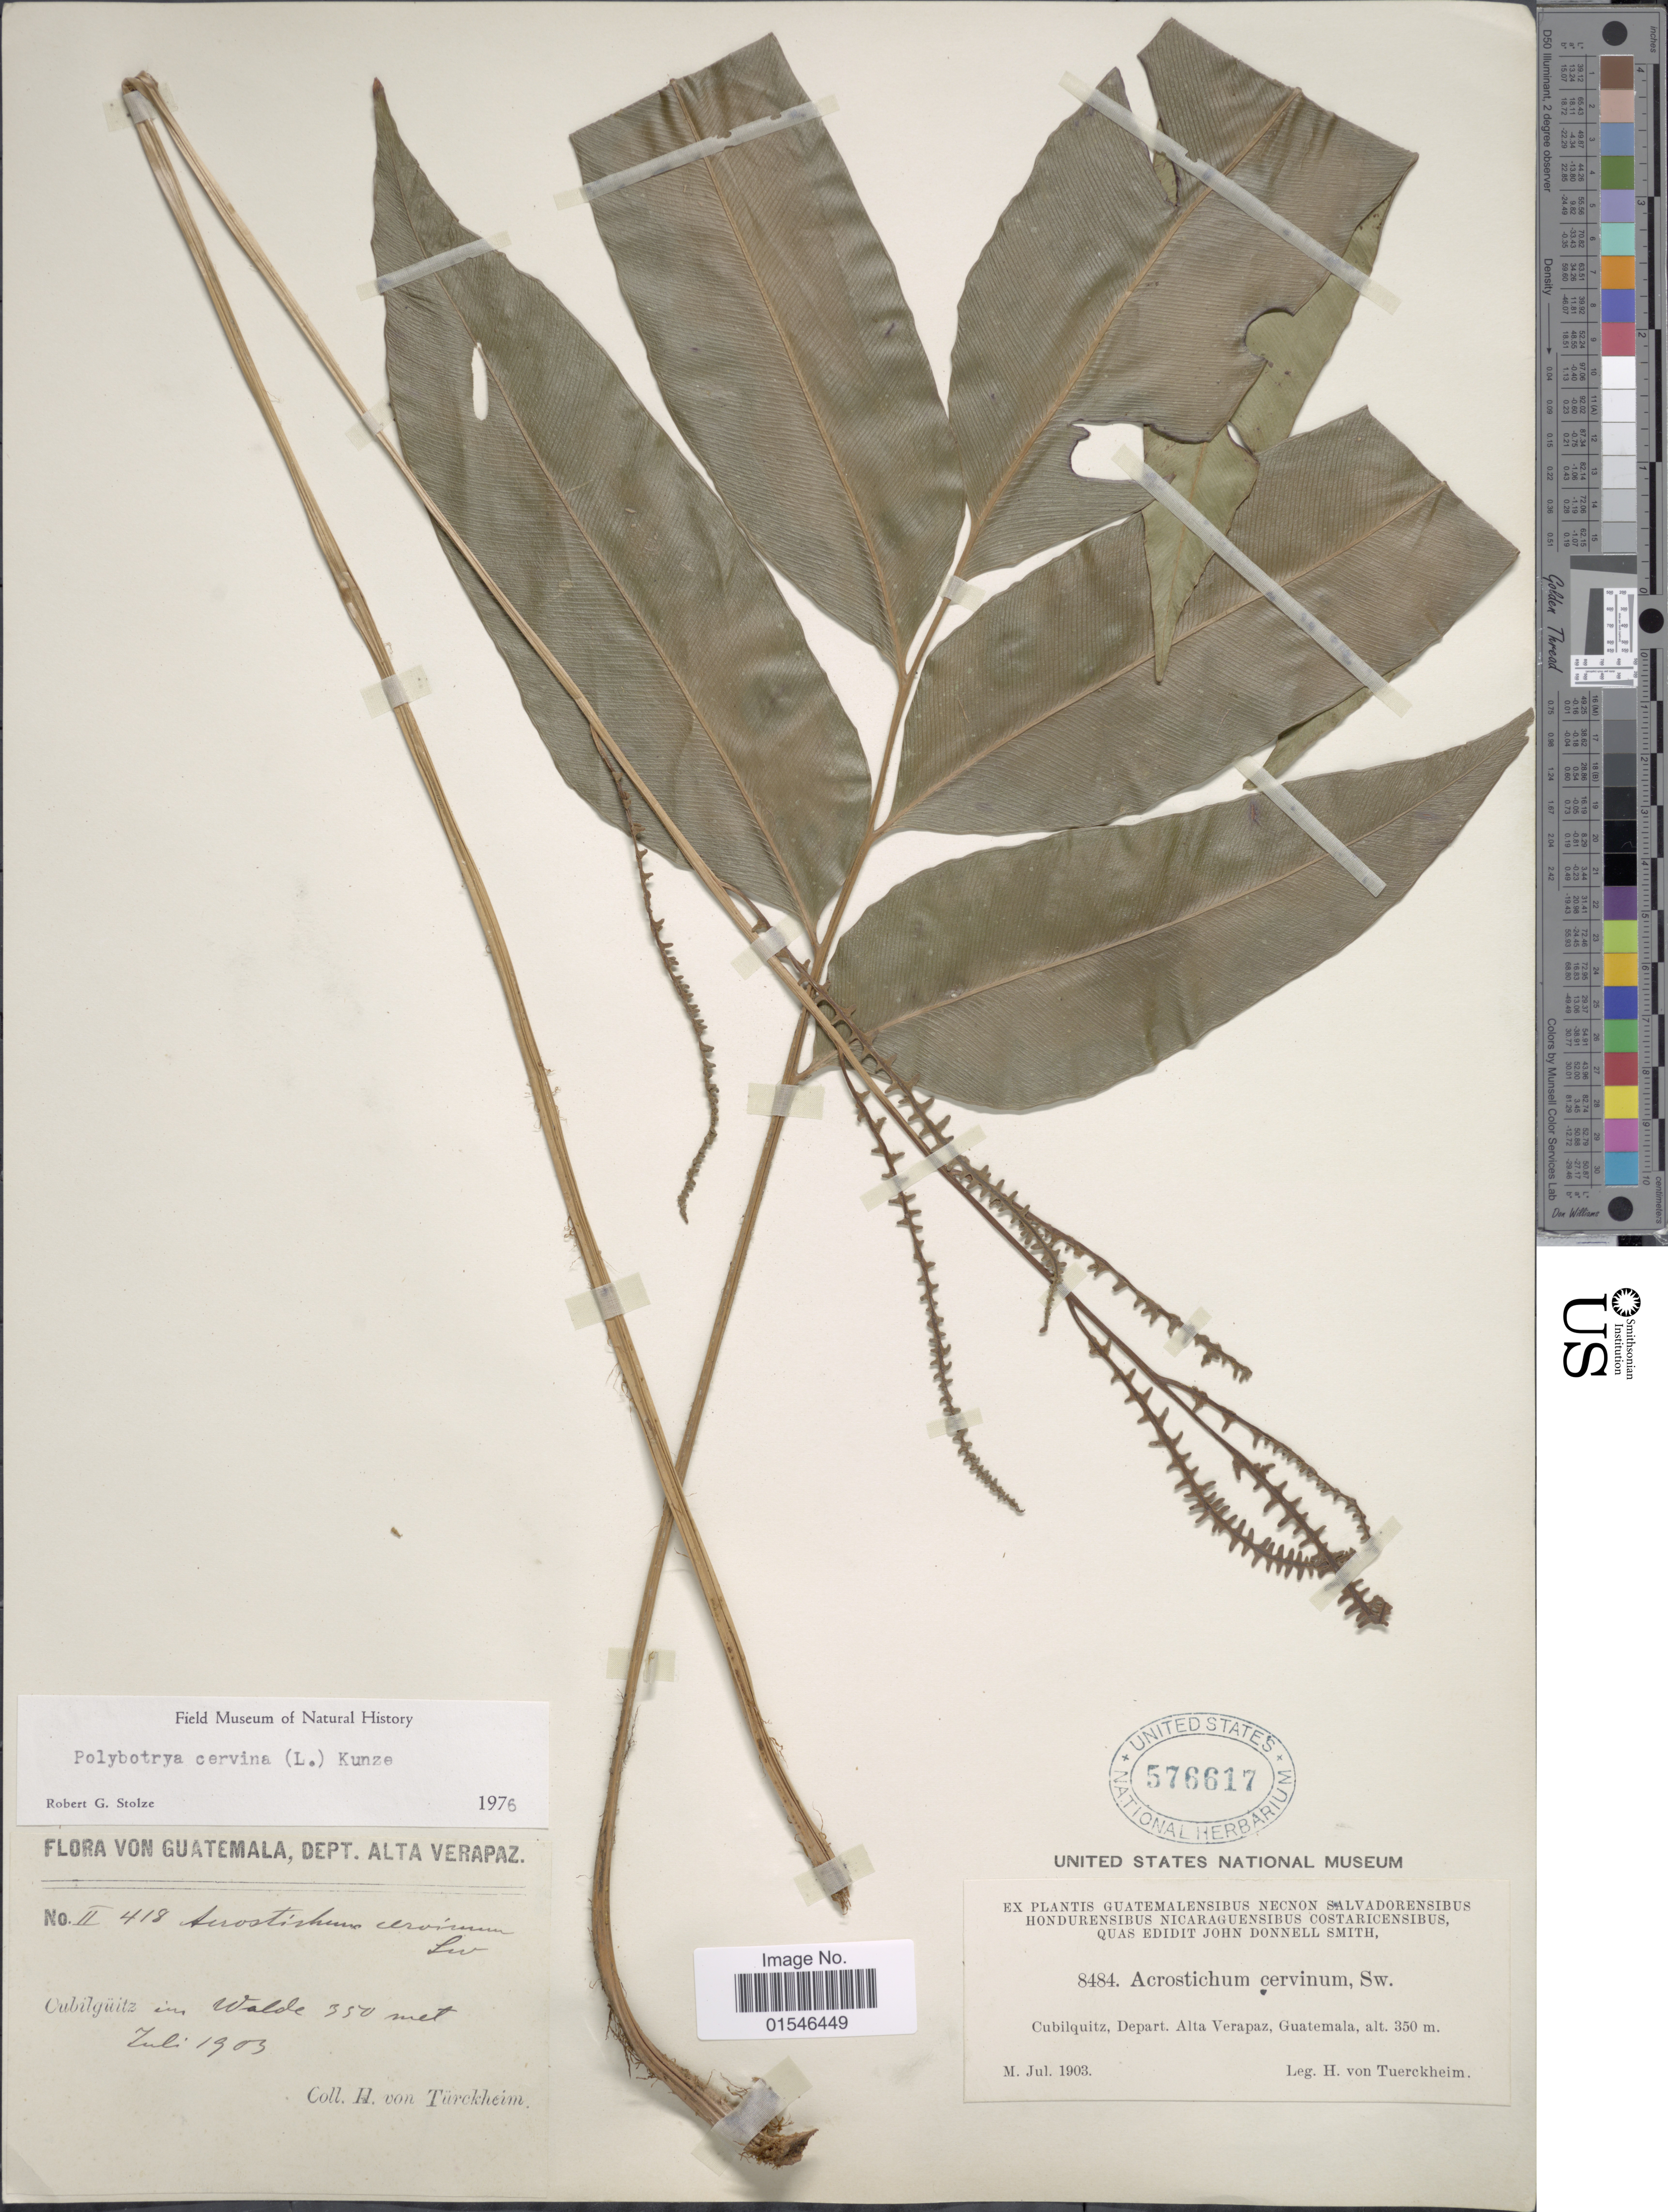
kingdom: Plantae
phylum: Tracheophyta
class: Polypodiopsida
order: Polypodiales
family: Dryopteridaceae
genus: Olfersia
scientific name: Olfersia cervina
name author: (L.) Kunze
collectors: H. von Türckheim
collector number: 8484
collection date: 1903-07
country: Guatemala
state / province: Alta Verapaz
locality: Cubilquitz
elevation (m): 350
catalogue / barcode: US 576617